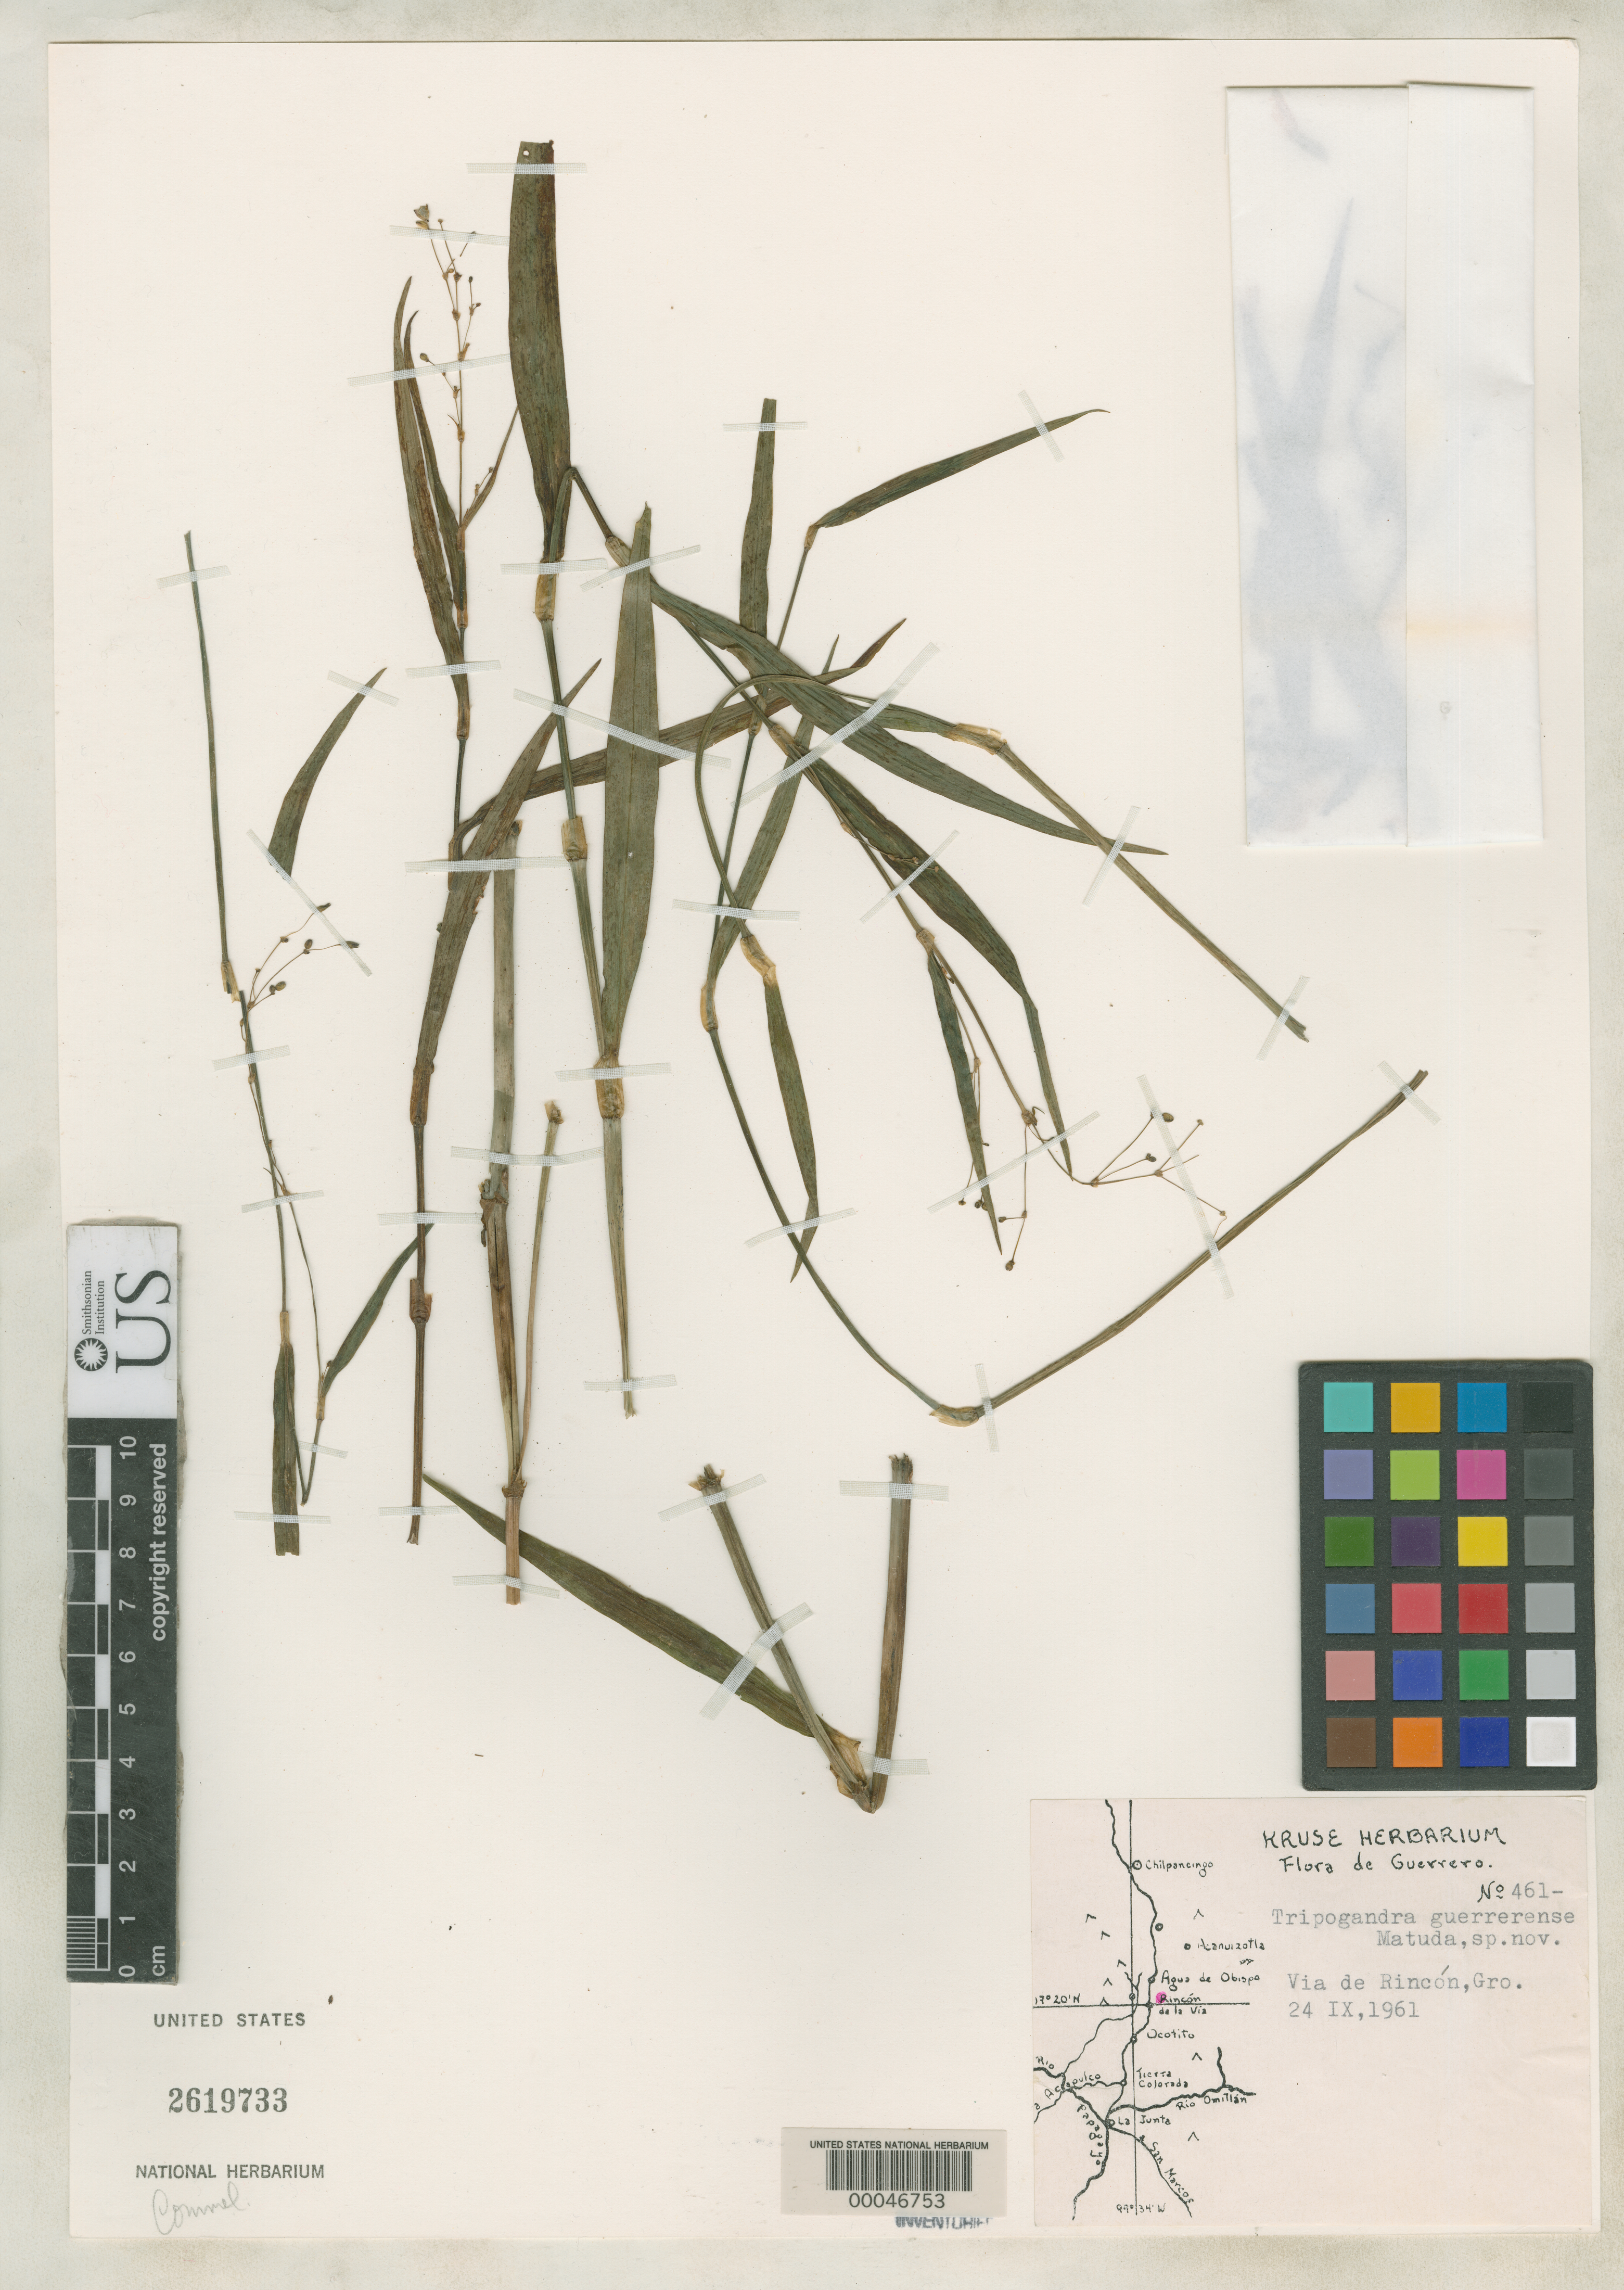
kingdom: Plantae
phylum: Tracheophyta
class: Liliopsida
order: Commelinales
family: Commelinaceae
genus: Tripogandra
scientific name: Tripogandra guerrerense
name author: Matuda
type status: Isotype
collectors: H. Kruse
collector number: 461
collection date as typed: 24 Sep 1961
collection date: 1961-09-24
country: Mexico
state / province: Guerrero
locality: Via de Rincon, Gro.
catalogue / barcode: US 2619733